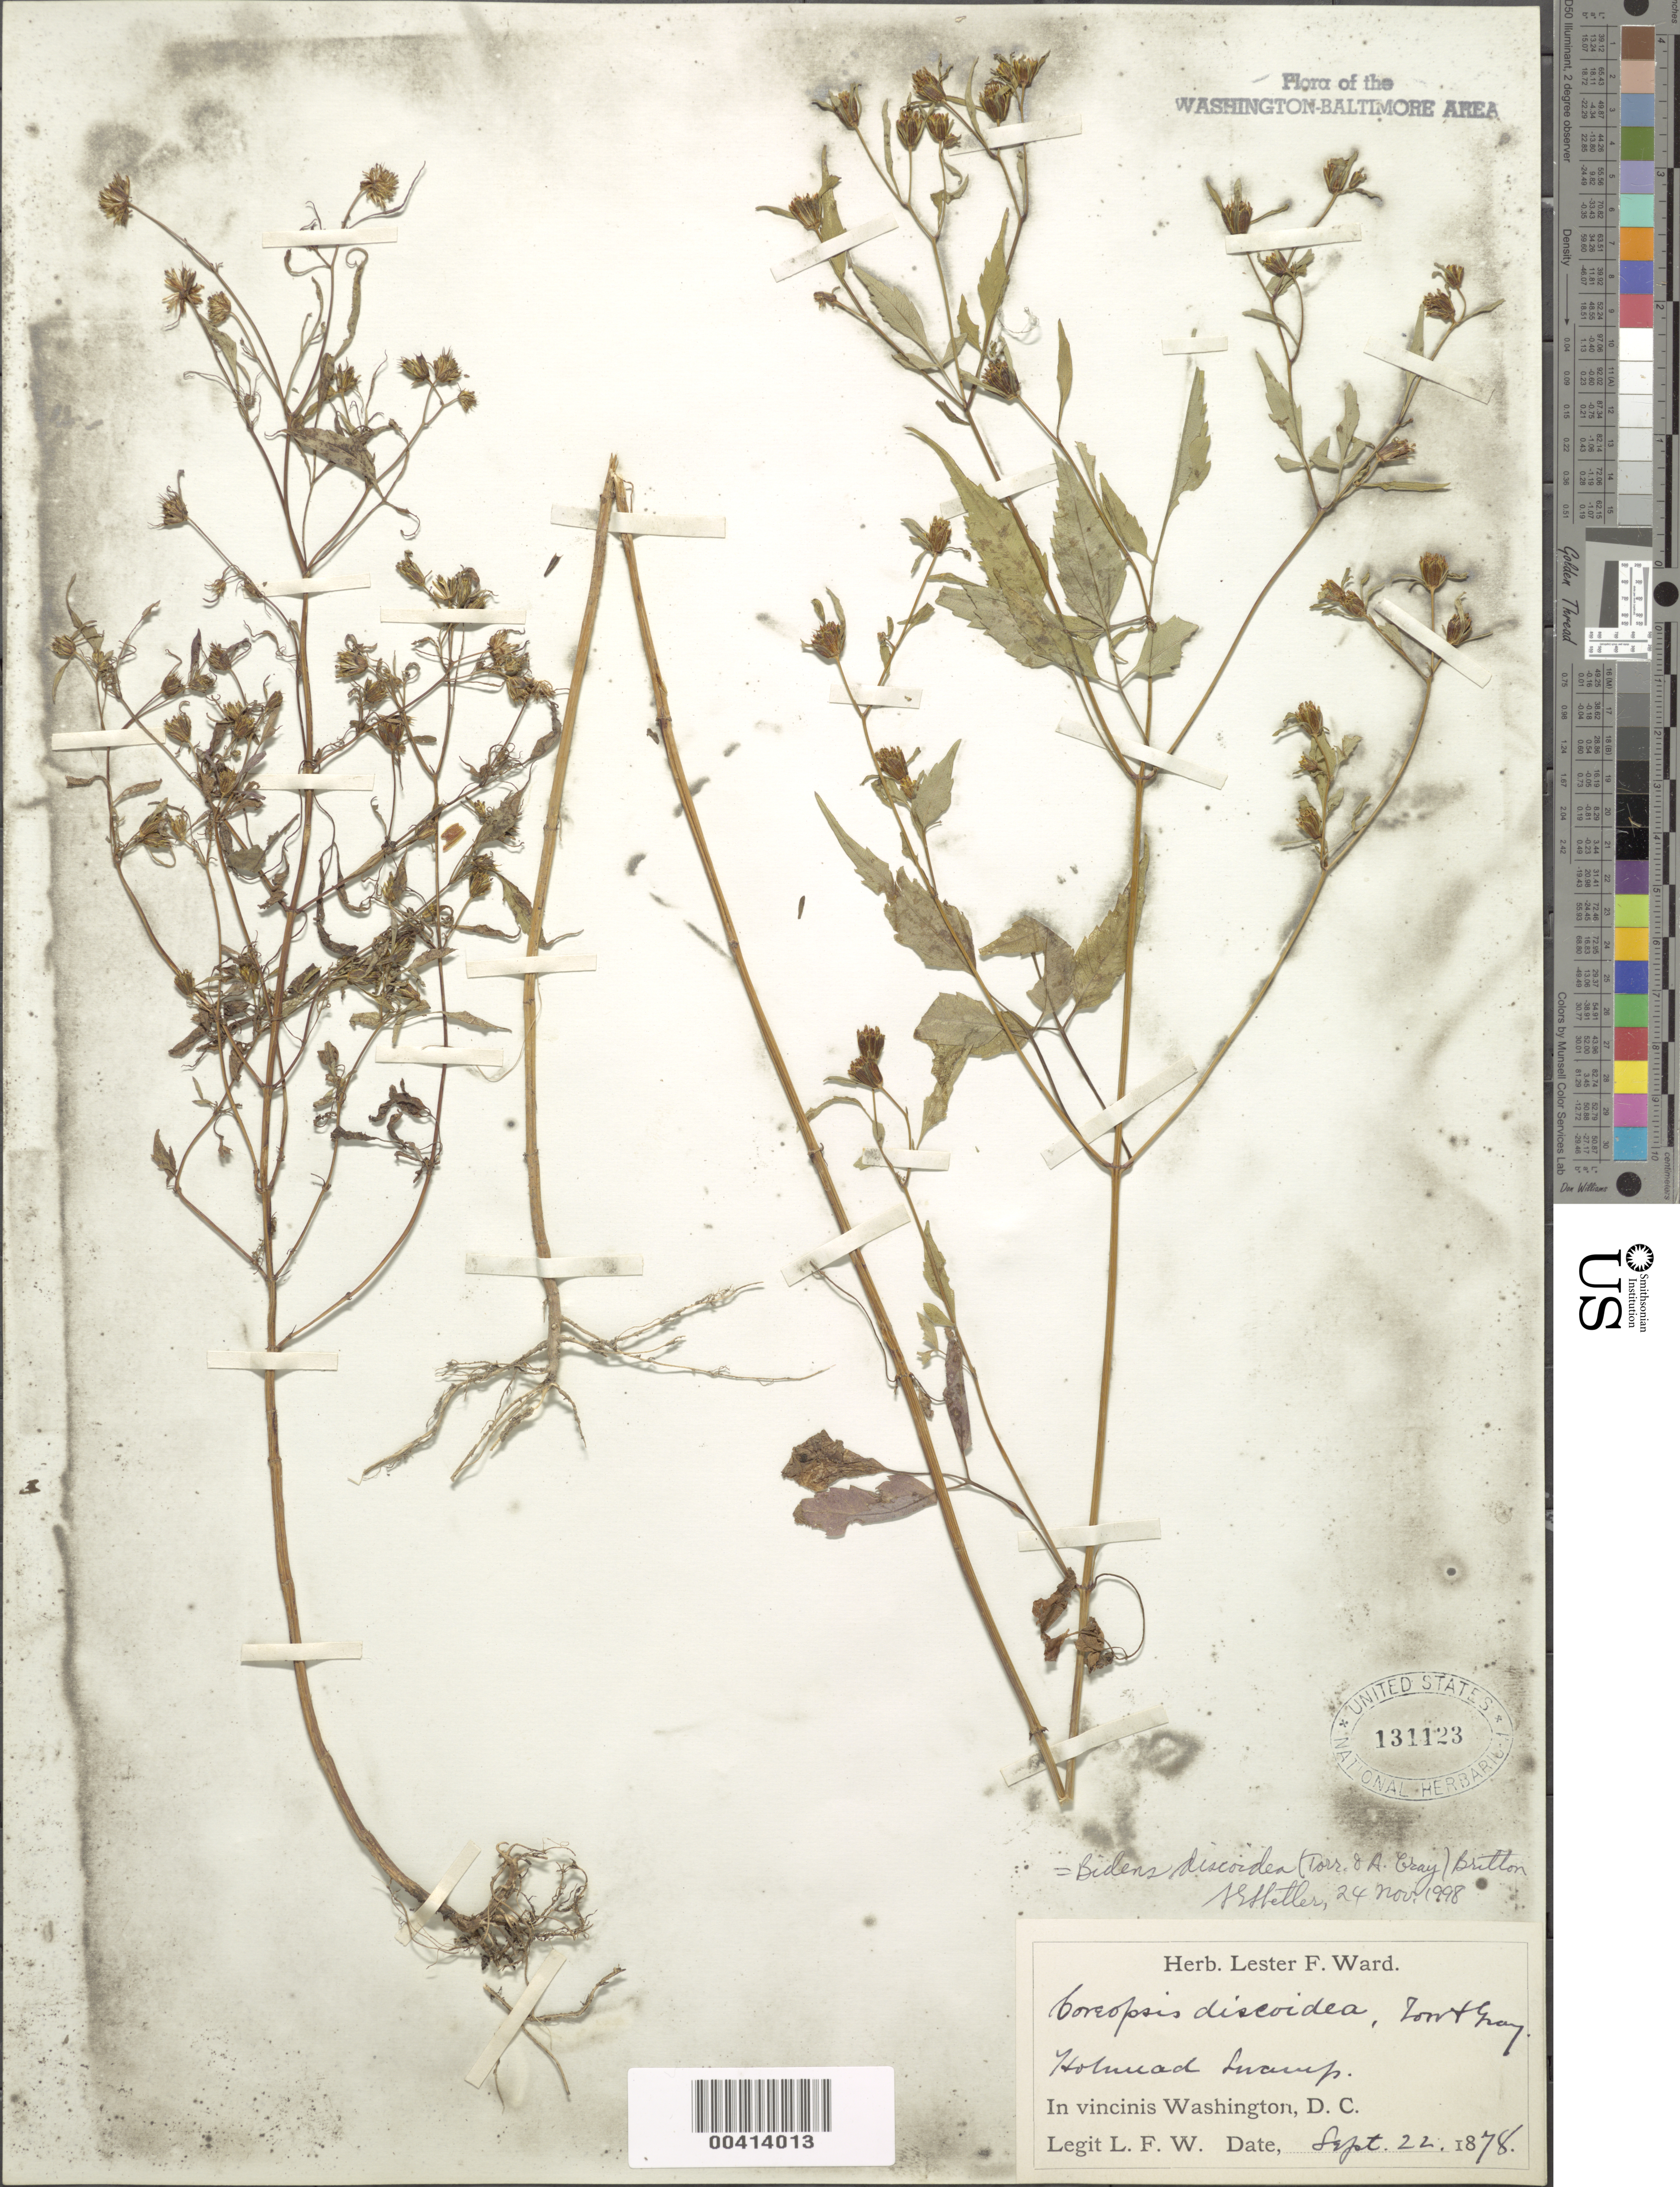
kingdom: Plantae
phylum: Tracheophyta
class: Magnoliopsida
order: Asterales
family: Asteraceae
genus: Bidens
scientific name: Bidens discoidea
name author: (Torr. & A. Gray) Britton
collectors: L. F. Ward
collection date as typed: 22 Sep 1878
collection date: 1878-09-22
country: United States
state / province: District of Columbia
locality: Holmead Swamp Rock Creek Park & vicinity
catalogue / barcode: US 131123